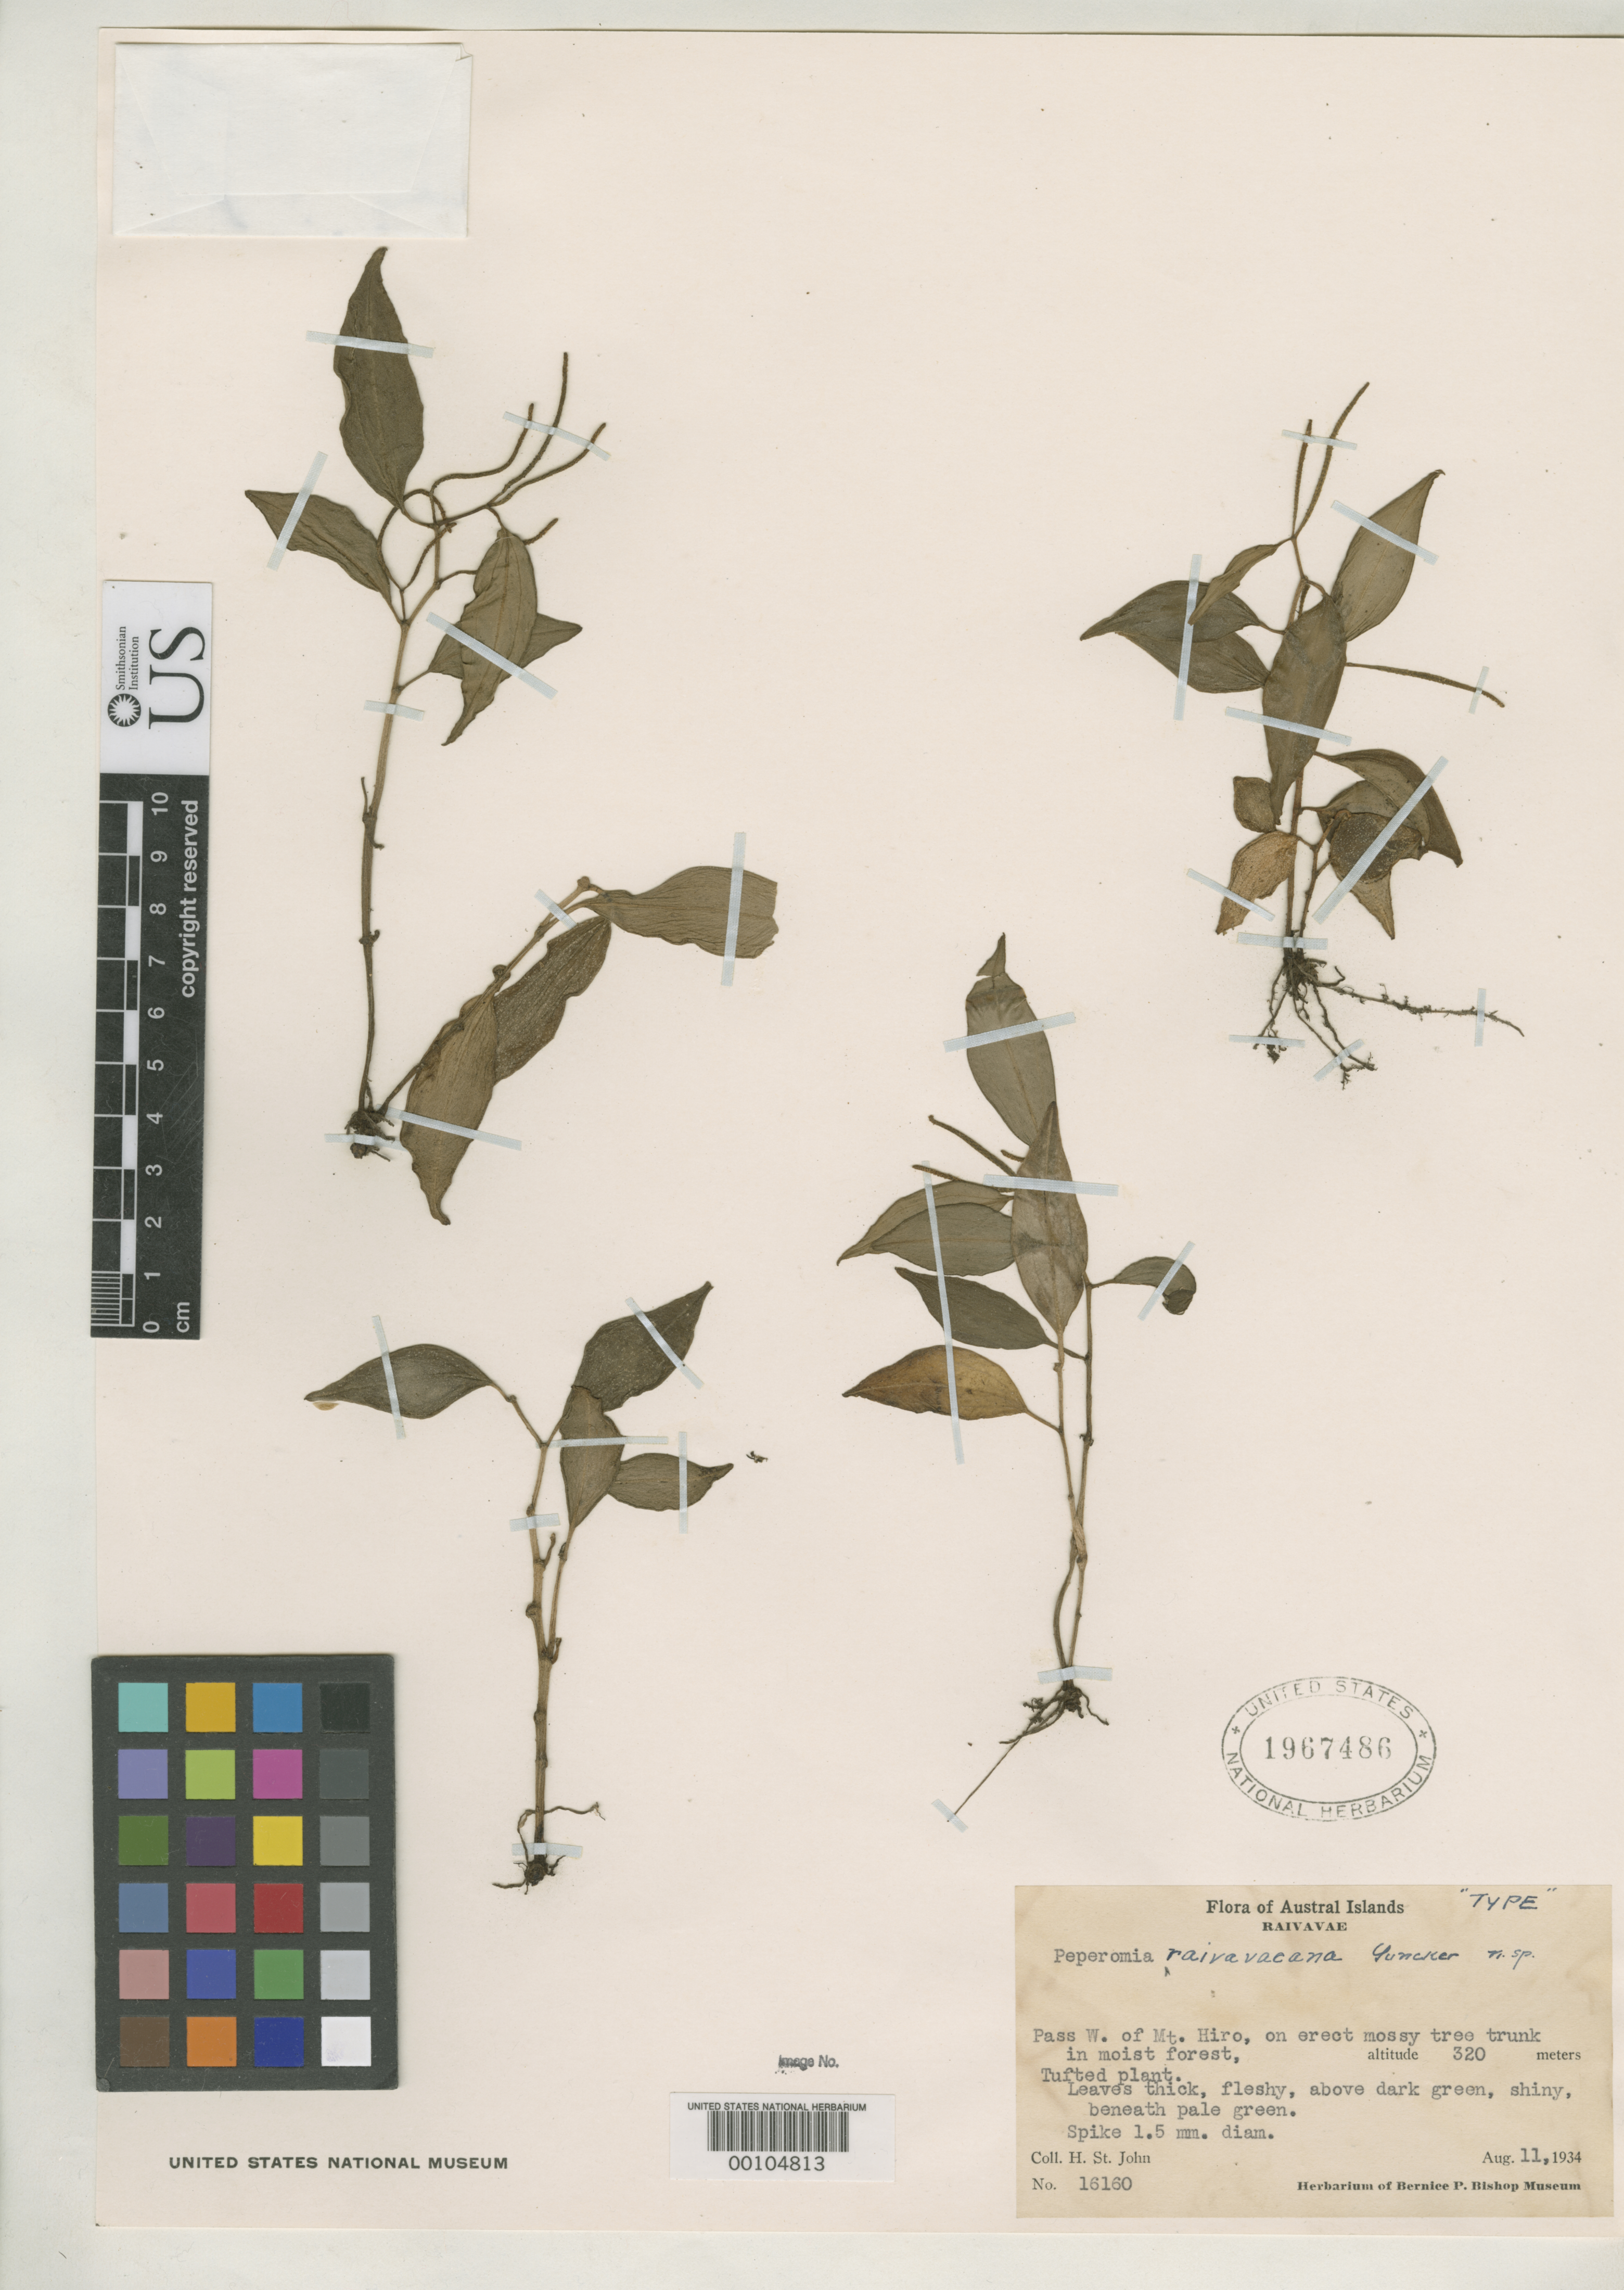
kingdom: Plantae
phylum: Tracheophyta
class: Magnoliopsida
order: Piperales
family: Piperaceae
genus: Peperomia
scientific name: Peperomia raivavaeana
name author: Yunck.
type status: Isotype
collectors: H. St. John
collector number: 16160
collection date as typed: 11 Aug 1934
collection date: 1934-08-11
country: French Polynesia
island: Raivavae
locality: W of Mt. Hilo. [Tubuai Is.]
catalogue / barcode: US 1967486